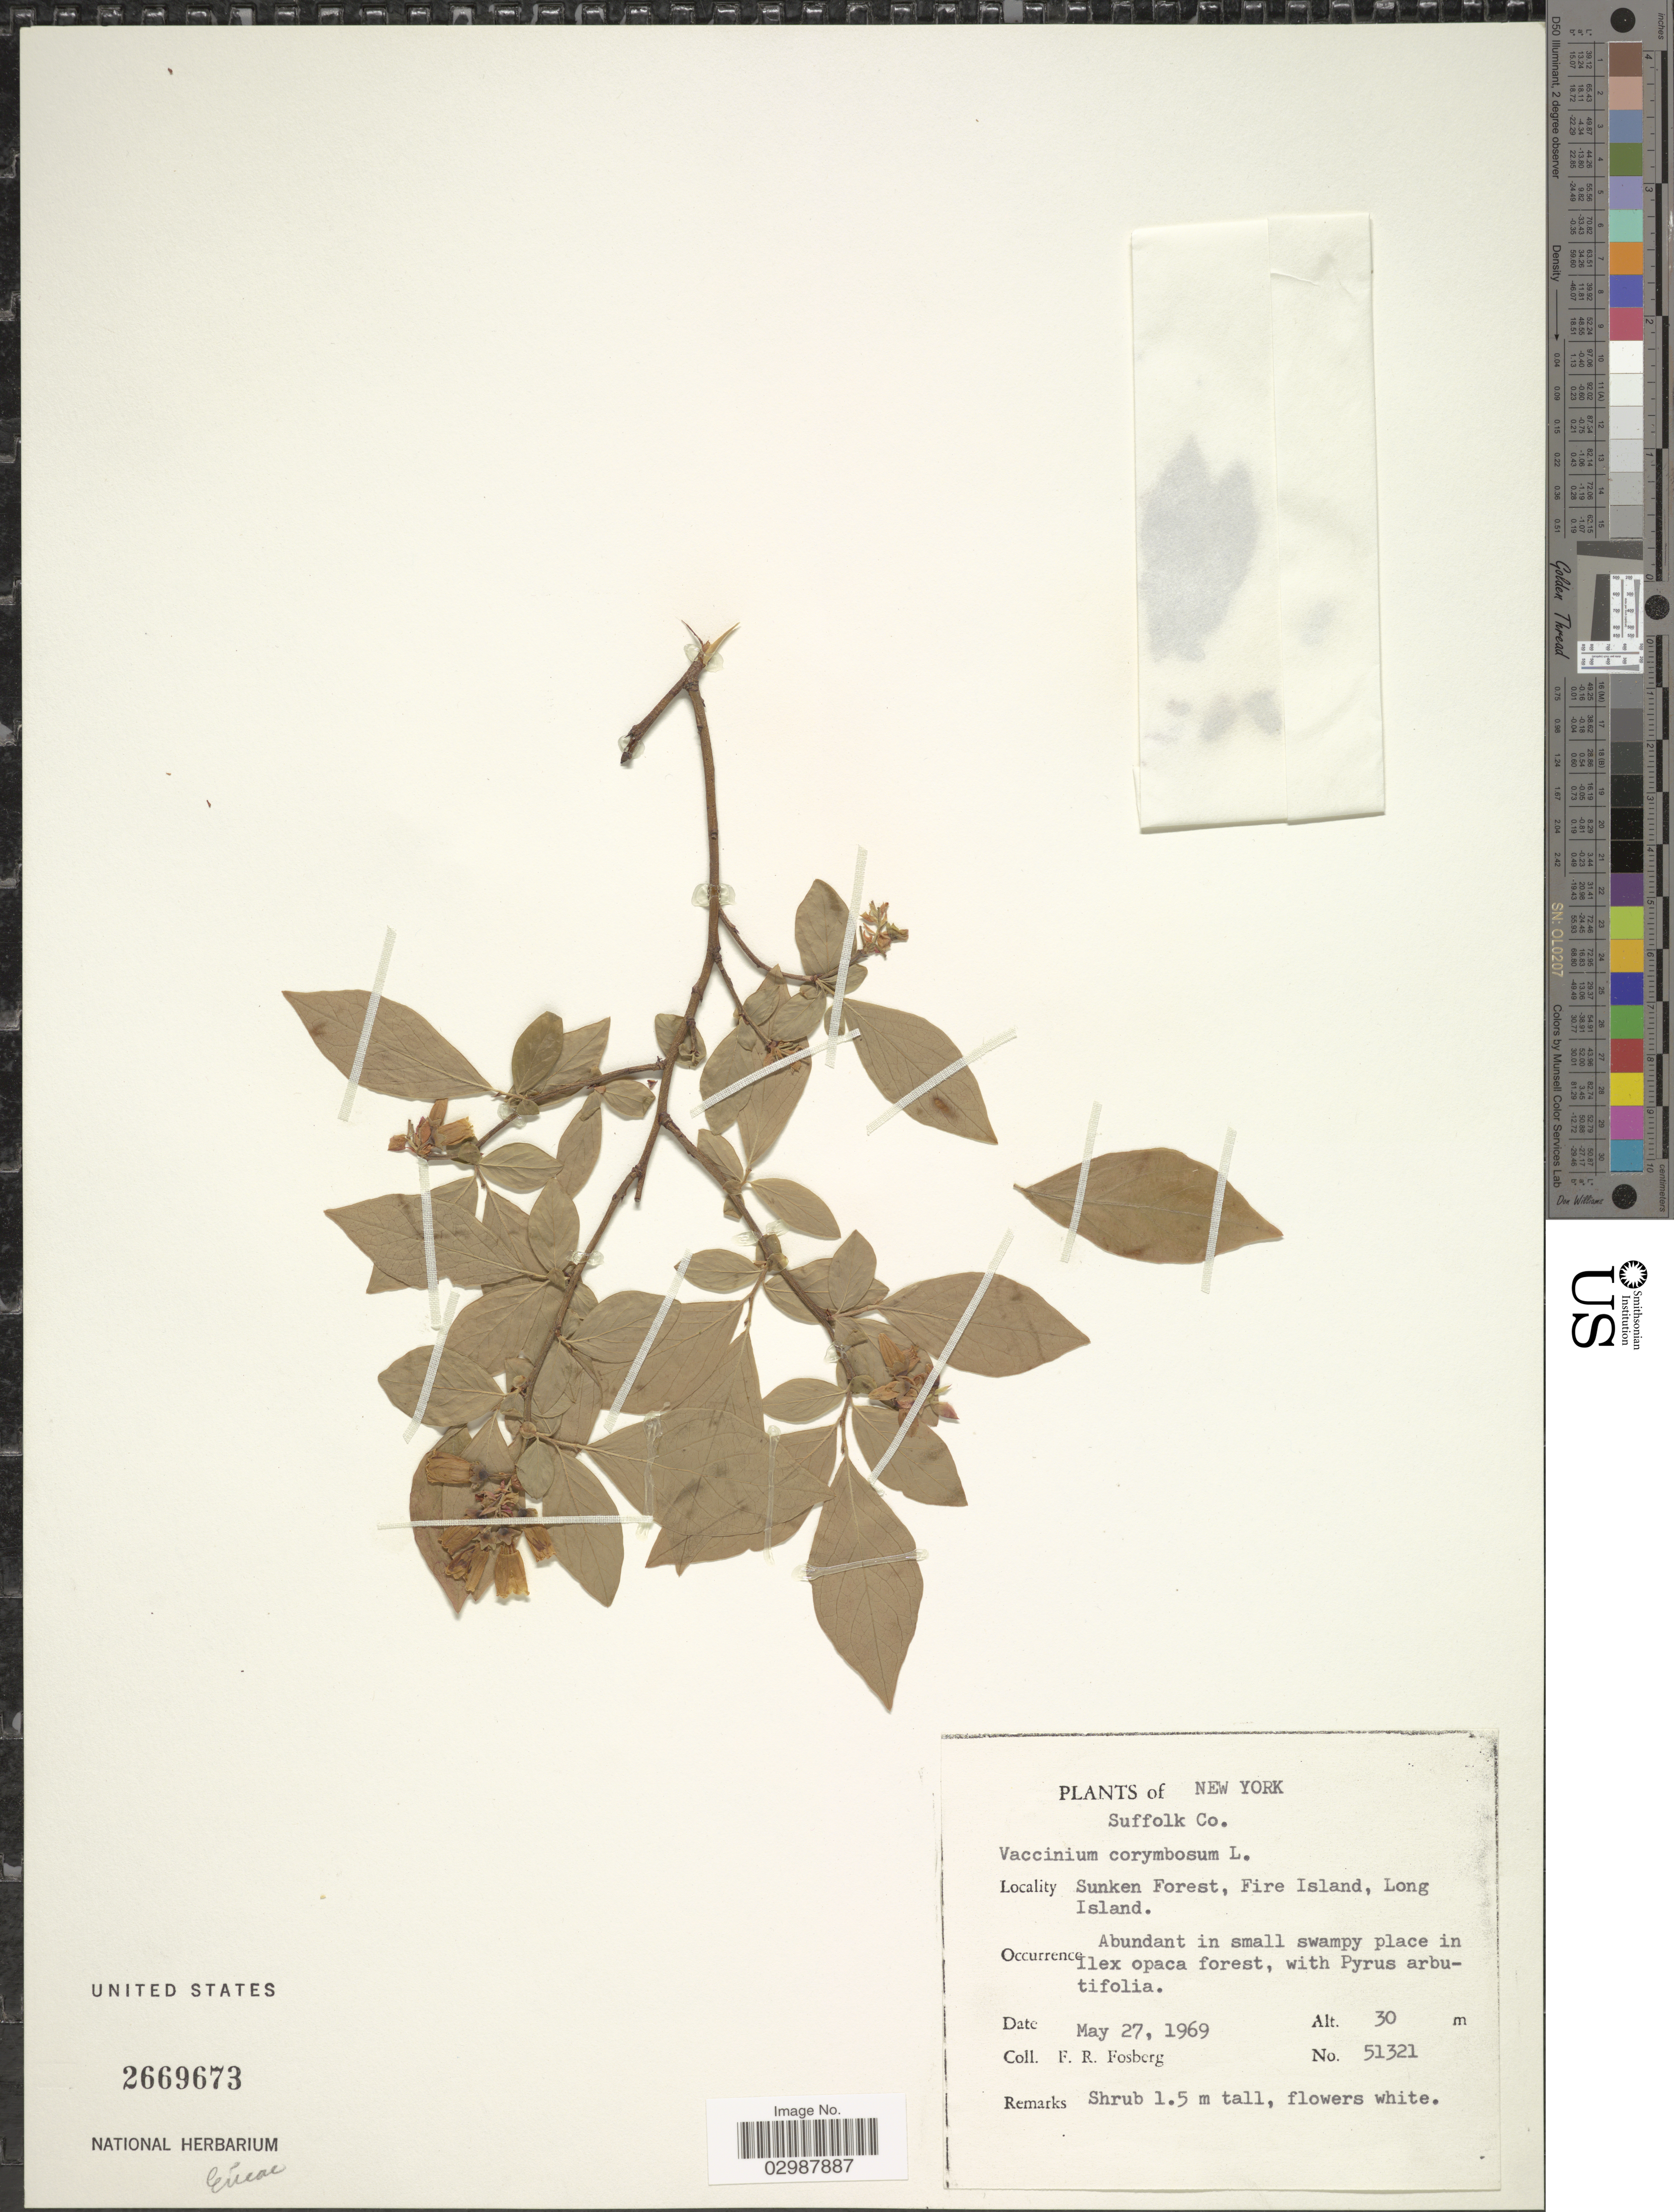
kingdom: Plantae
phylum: Tracheophyta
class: Magnoliopsida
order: Ericales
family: Ericaceae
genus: Vaccinium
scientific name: Vaccinium corymbosum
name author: L.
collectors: F. R. Fosberg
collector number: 51321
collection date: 1969-05-27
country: United States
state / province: New York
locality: Suffolk Co. Sunken Forest, Fire Island, Long Island.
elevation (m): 30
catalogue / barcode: US 2669673